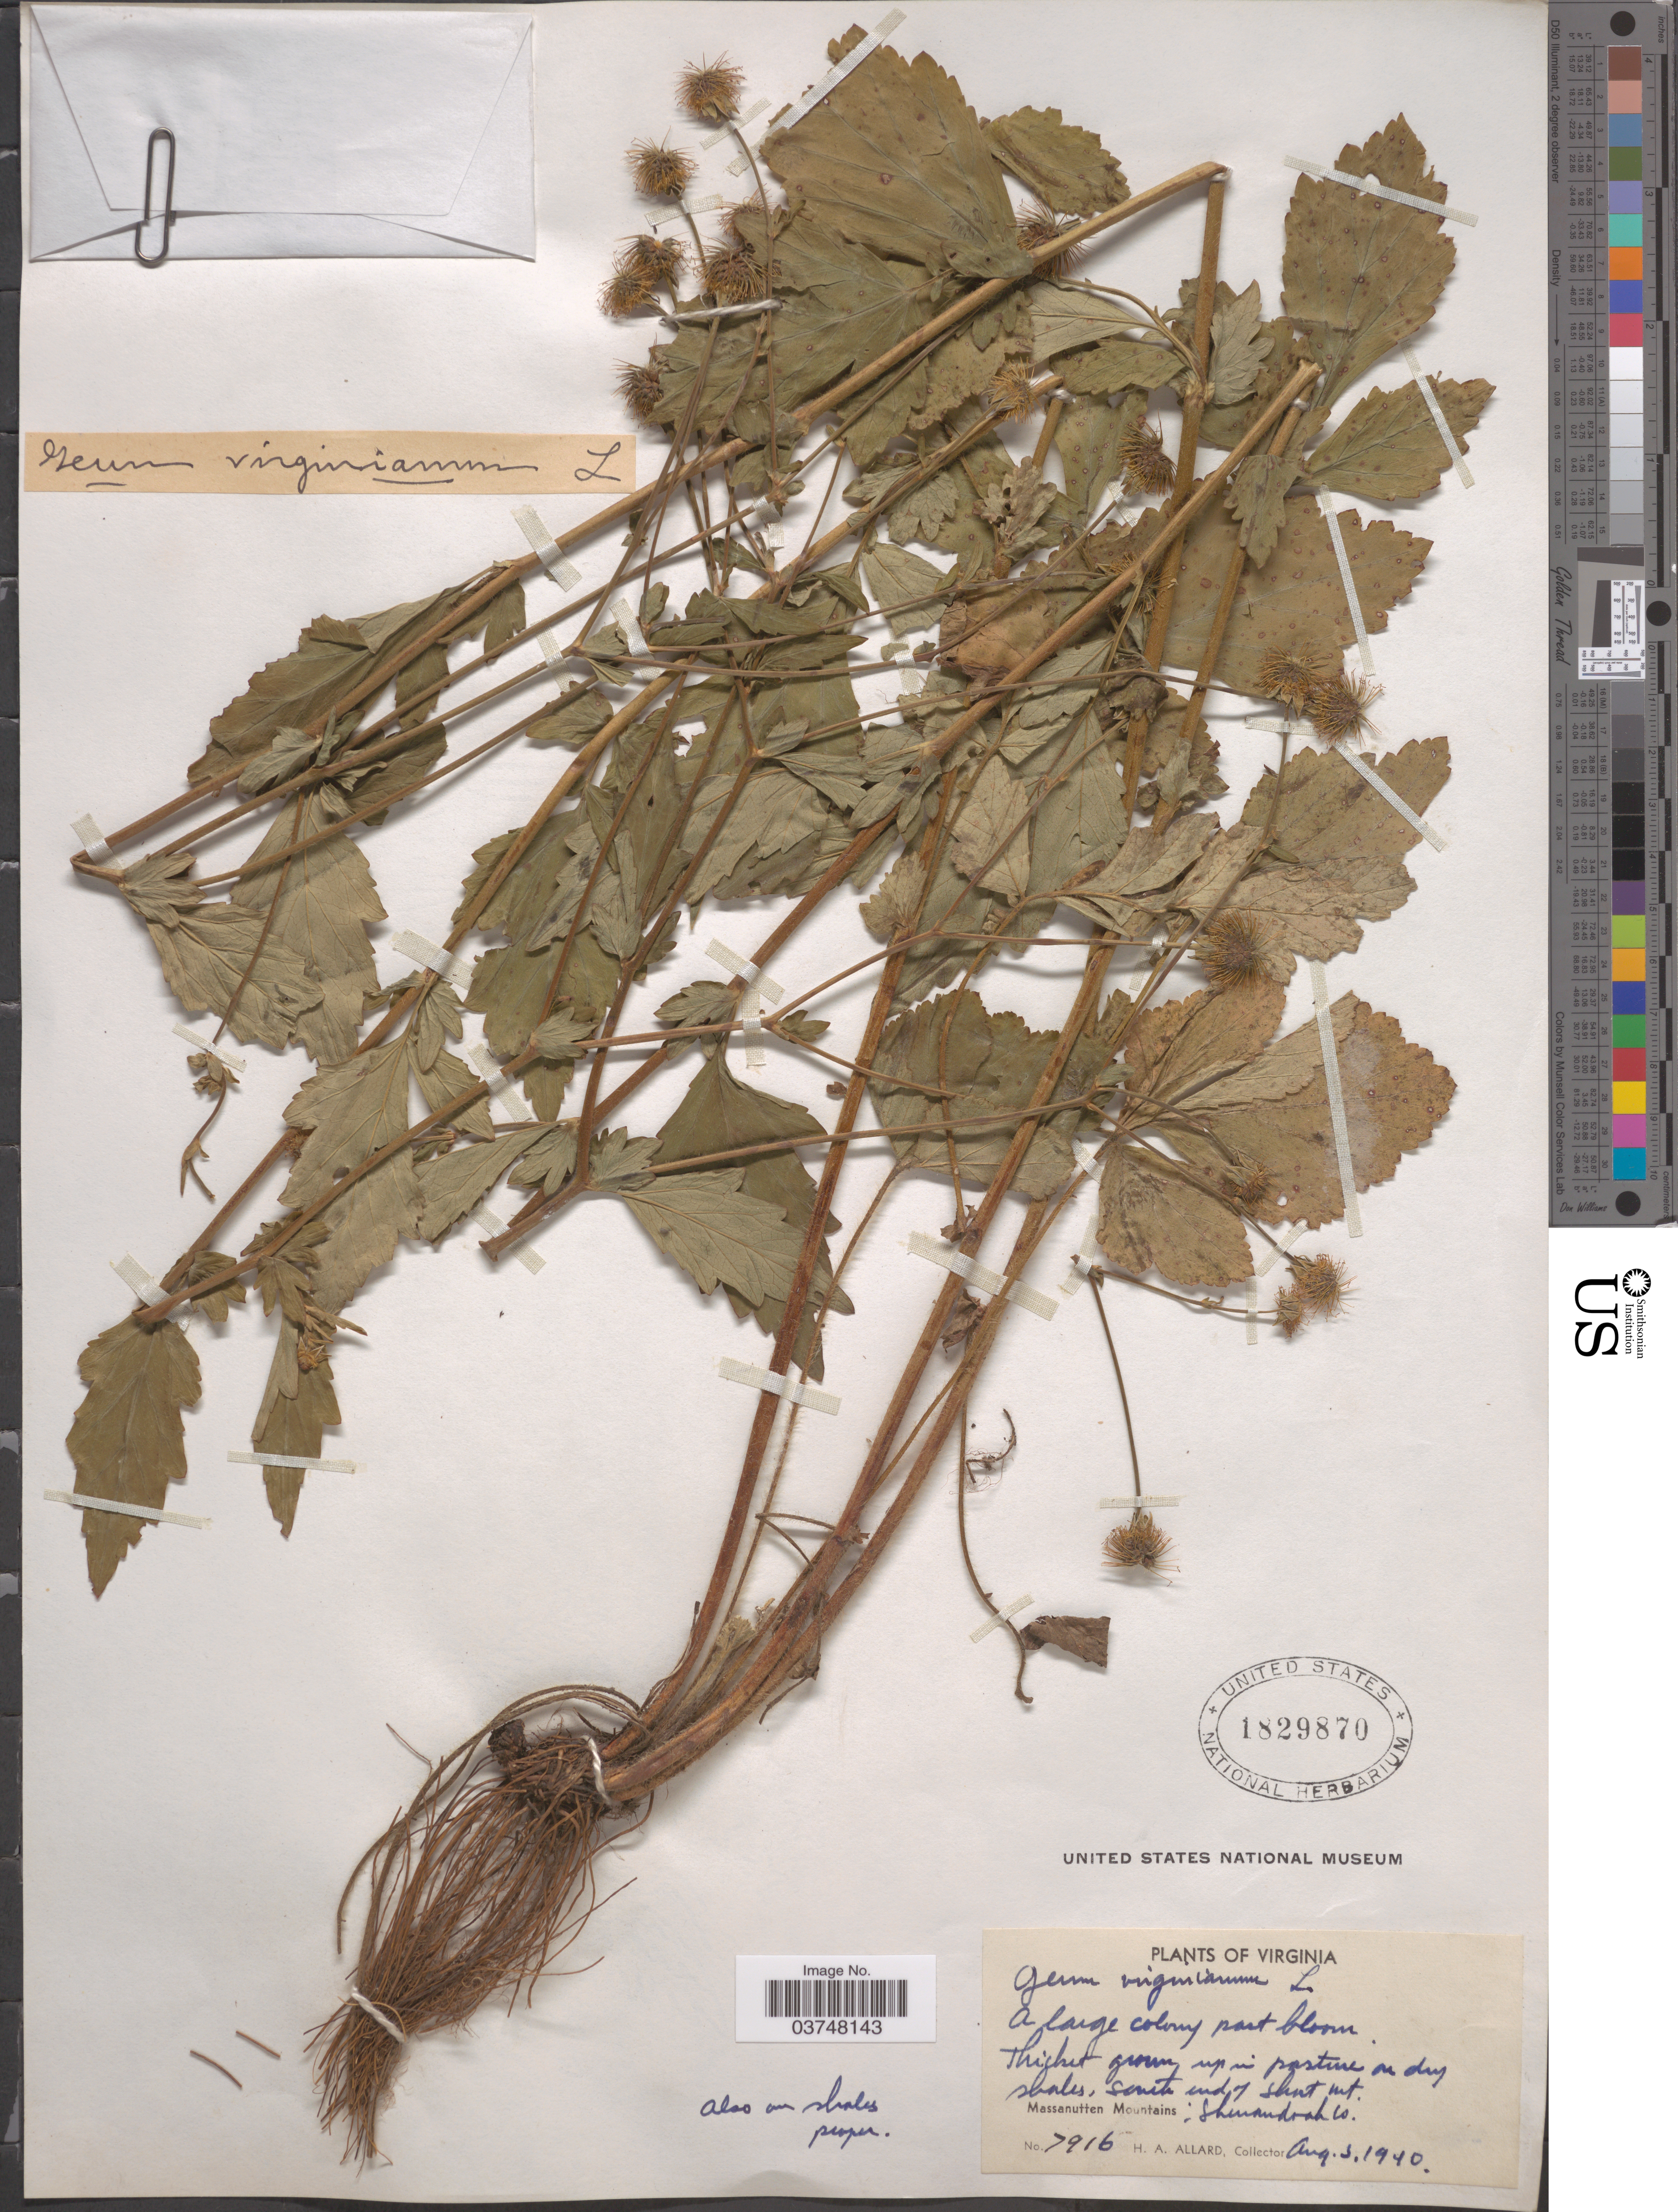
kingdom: Plantae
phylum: Tracheophyta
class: Magnoliopsida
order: Rosales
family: Rosaceae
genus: Geum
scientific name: Geum virginianum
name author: L.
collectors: H. A. Allard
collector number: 7916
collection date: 1940-08-03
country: United States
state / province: Virginia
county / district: Shenandoah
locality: South end of Short Mt. Massanutten Mountains; Shenandoah Co.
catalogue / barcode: US 1829870